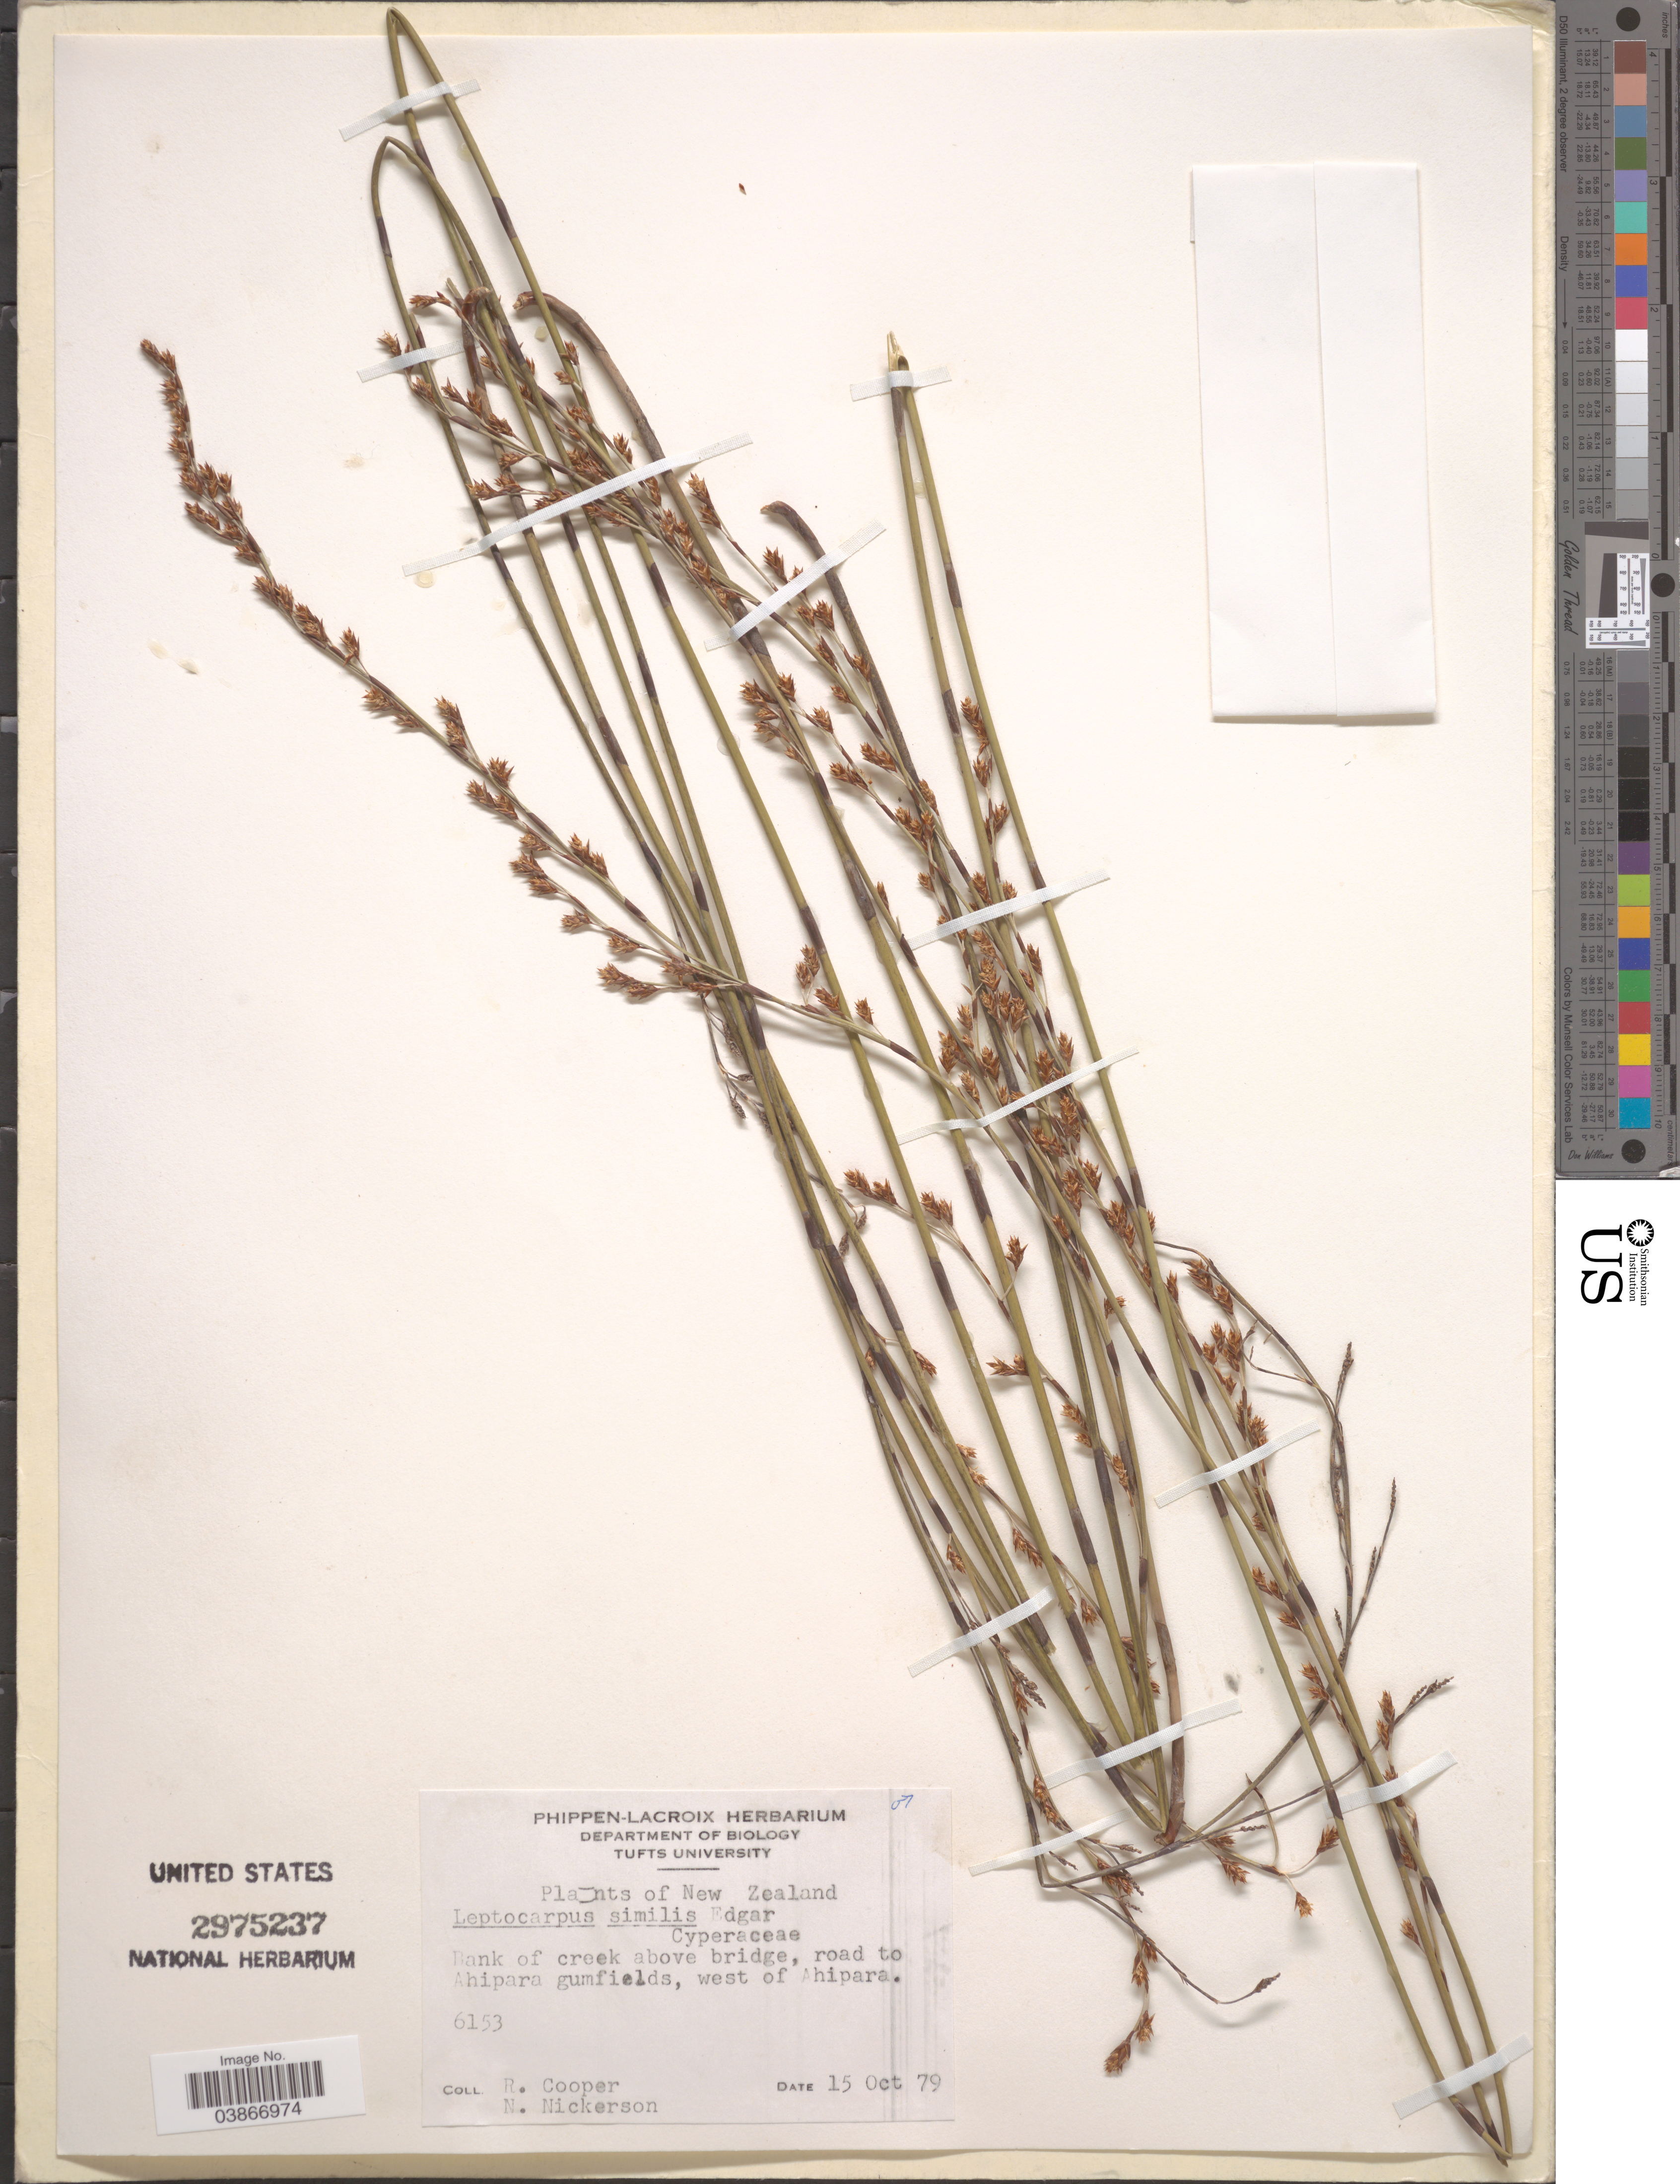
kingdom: Plantae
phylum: Tracheophyta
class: Liliopsida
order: Poales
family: Restionaceae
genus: Leptocarpus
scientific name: Leptocarpus similis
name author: Edgar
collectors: R. Cooper & N. Nickerson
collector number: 6153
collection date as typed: Transcribed d/m/y: 15/10/79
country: New Zealand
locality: Bank of creek above bridge, road to Ahipara gumfields, west of Ahipara.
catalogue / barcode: US 2975237